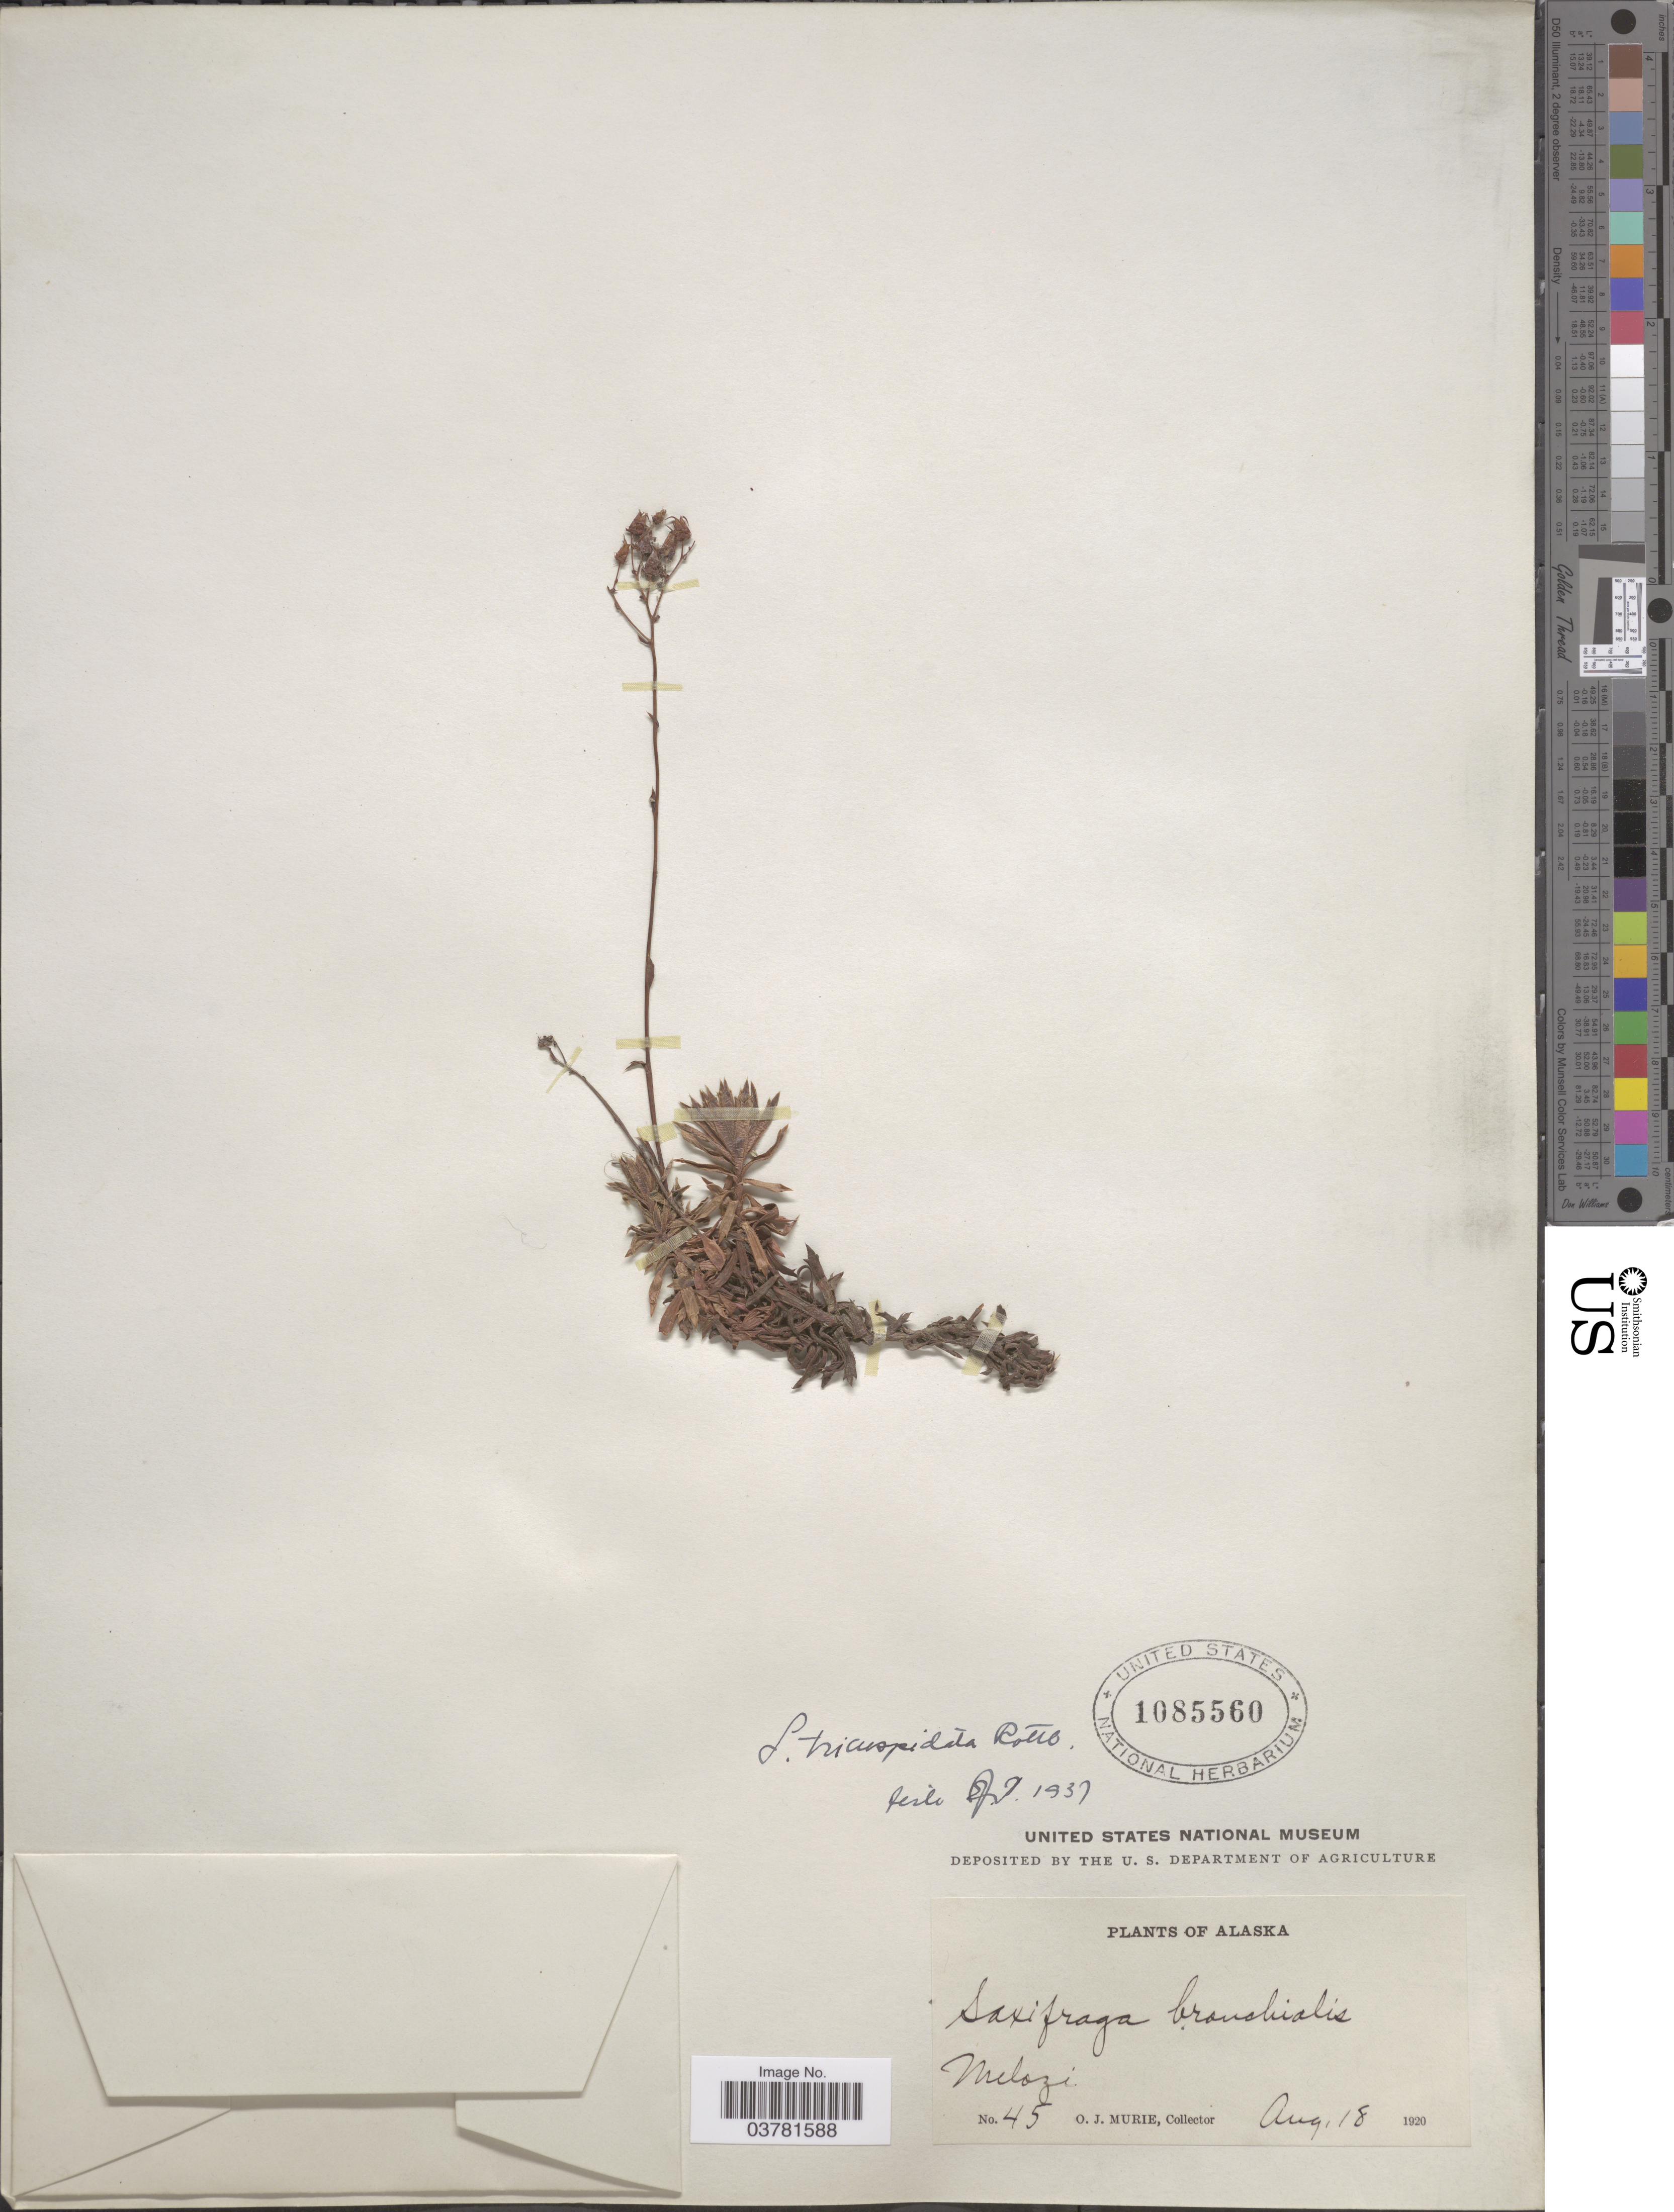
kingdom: Plantae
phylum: Tracheophyta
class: Magnoliopsida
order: Saxifragales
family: Saxifragaceae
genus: Saxifraga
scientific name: Saxifraga tricuspidata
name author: Rottb.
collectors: O. Murie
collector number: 45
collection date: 1920-08-18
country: United States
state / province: Alaska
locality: Melozi.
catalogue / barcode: US 1085560